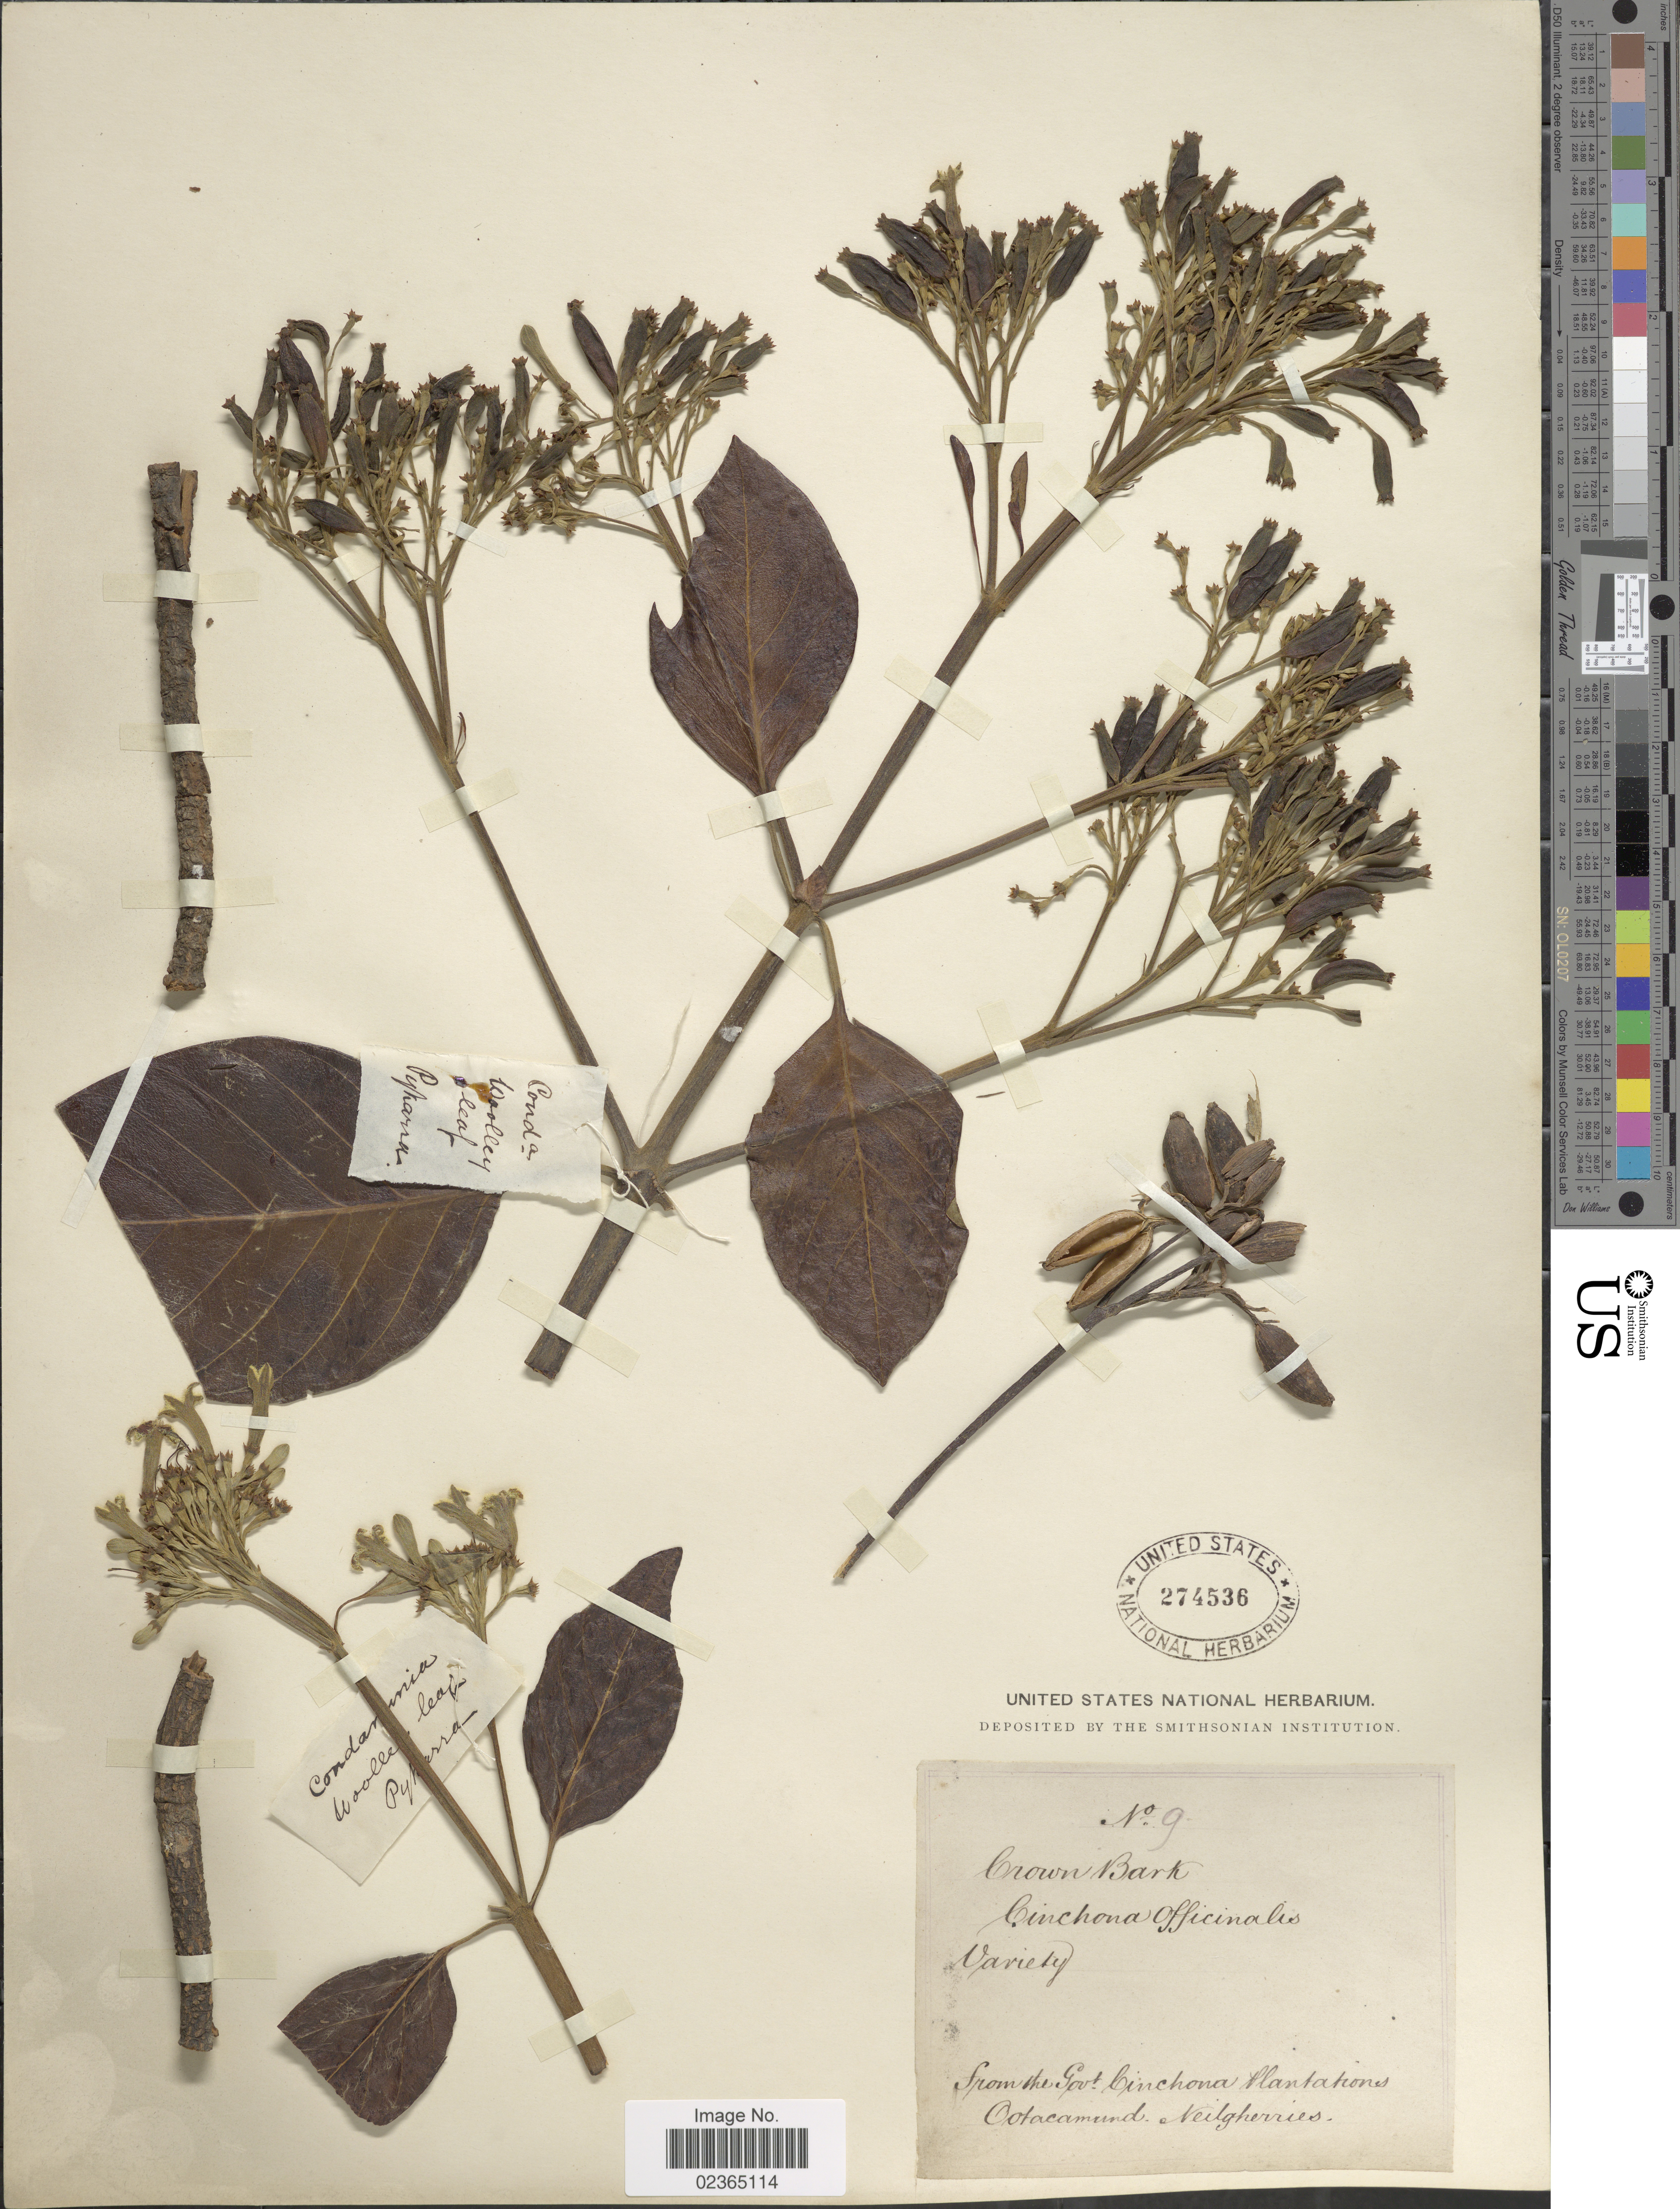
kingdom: Plantae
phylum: Tracheophyta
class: Magnoliopsida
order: Gentianales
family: Rubiaceae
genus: Cinchona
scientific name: Cinchona officinalis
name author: L.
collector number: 9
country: India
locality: Govt. Cinchona Plantations Ootacamund Neilgherries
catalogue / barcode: US 274536